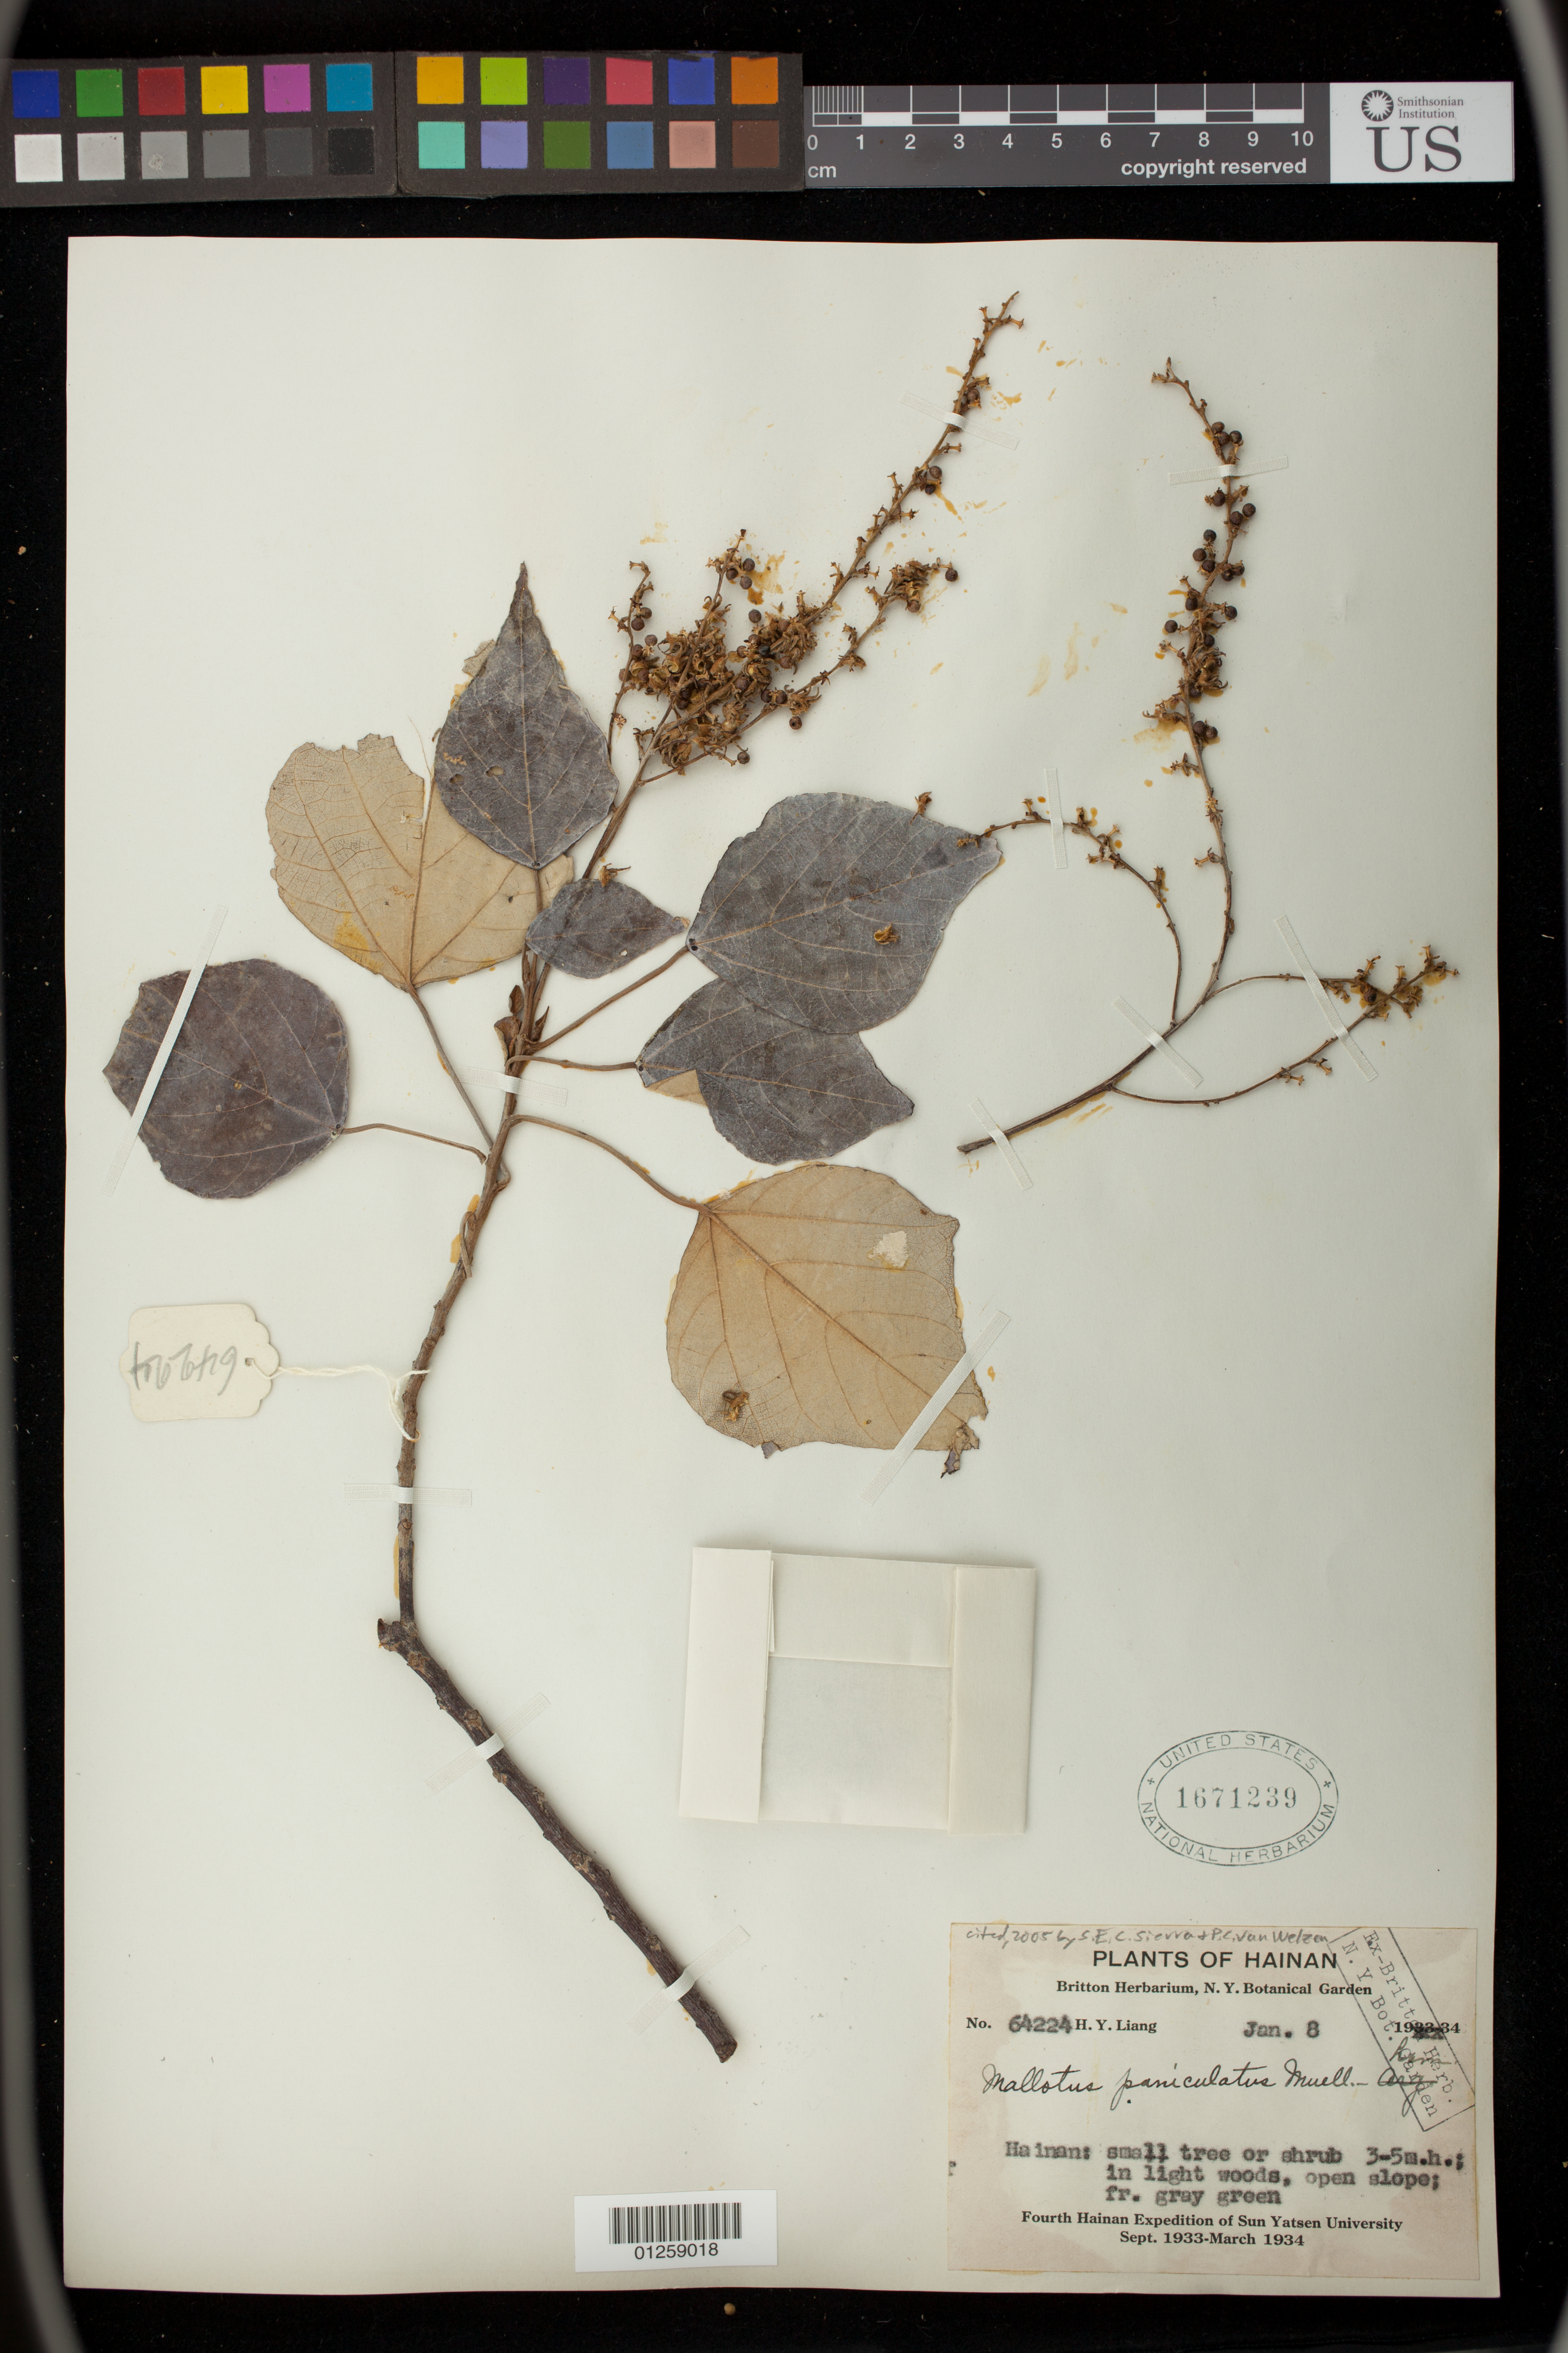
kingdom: Plantae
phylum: Tracheophyta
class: Magnoliopsida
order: Malpighiales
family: Euphorbiaceae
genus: Mallotus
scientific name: Mallotus paniculatus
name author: (Lam.) Müll. Arg.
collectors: H. Y. Liang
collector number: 64224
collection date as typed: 08 Jan 1934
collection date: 1934-01-08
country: China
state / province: Hainan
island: Hainan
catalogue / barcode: US 1671239